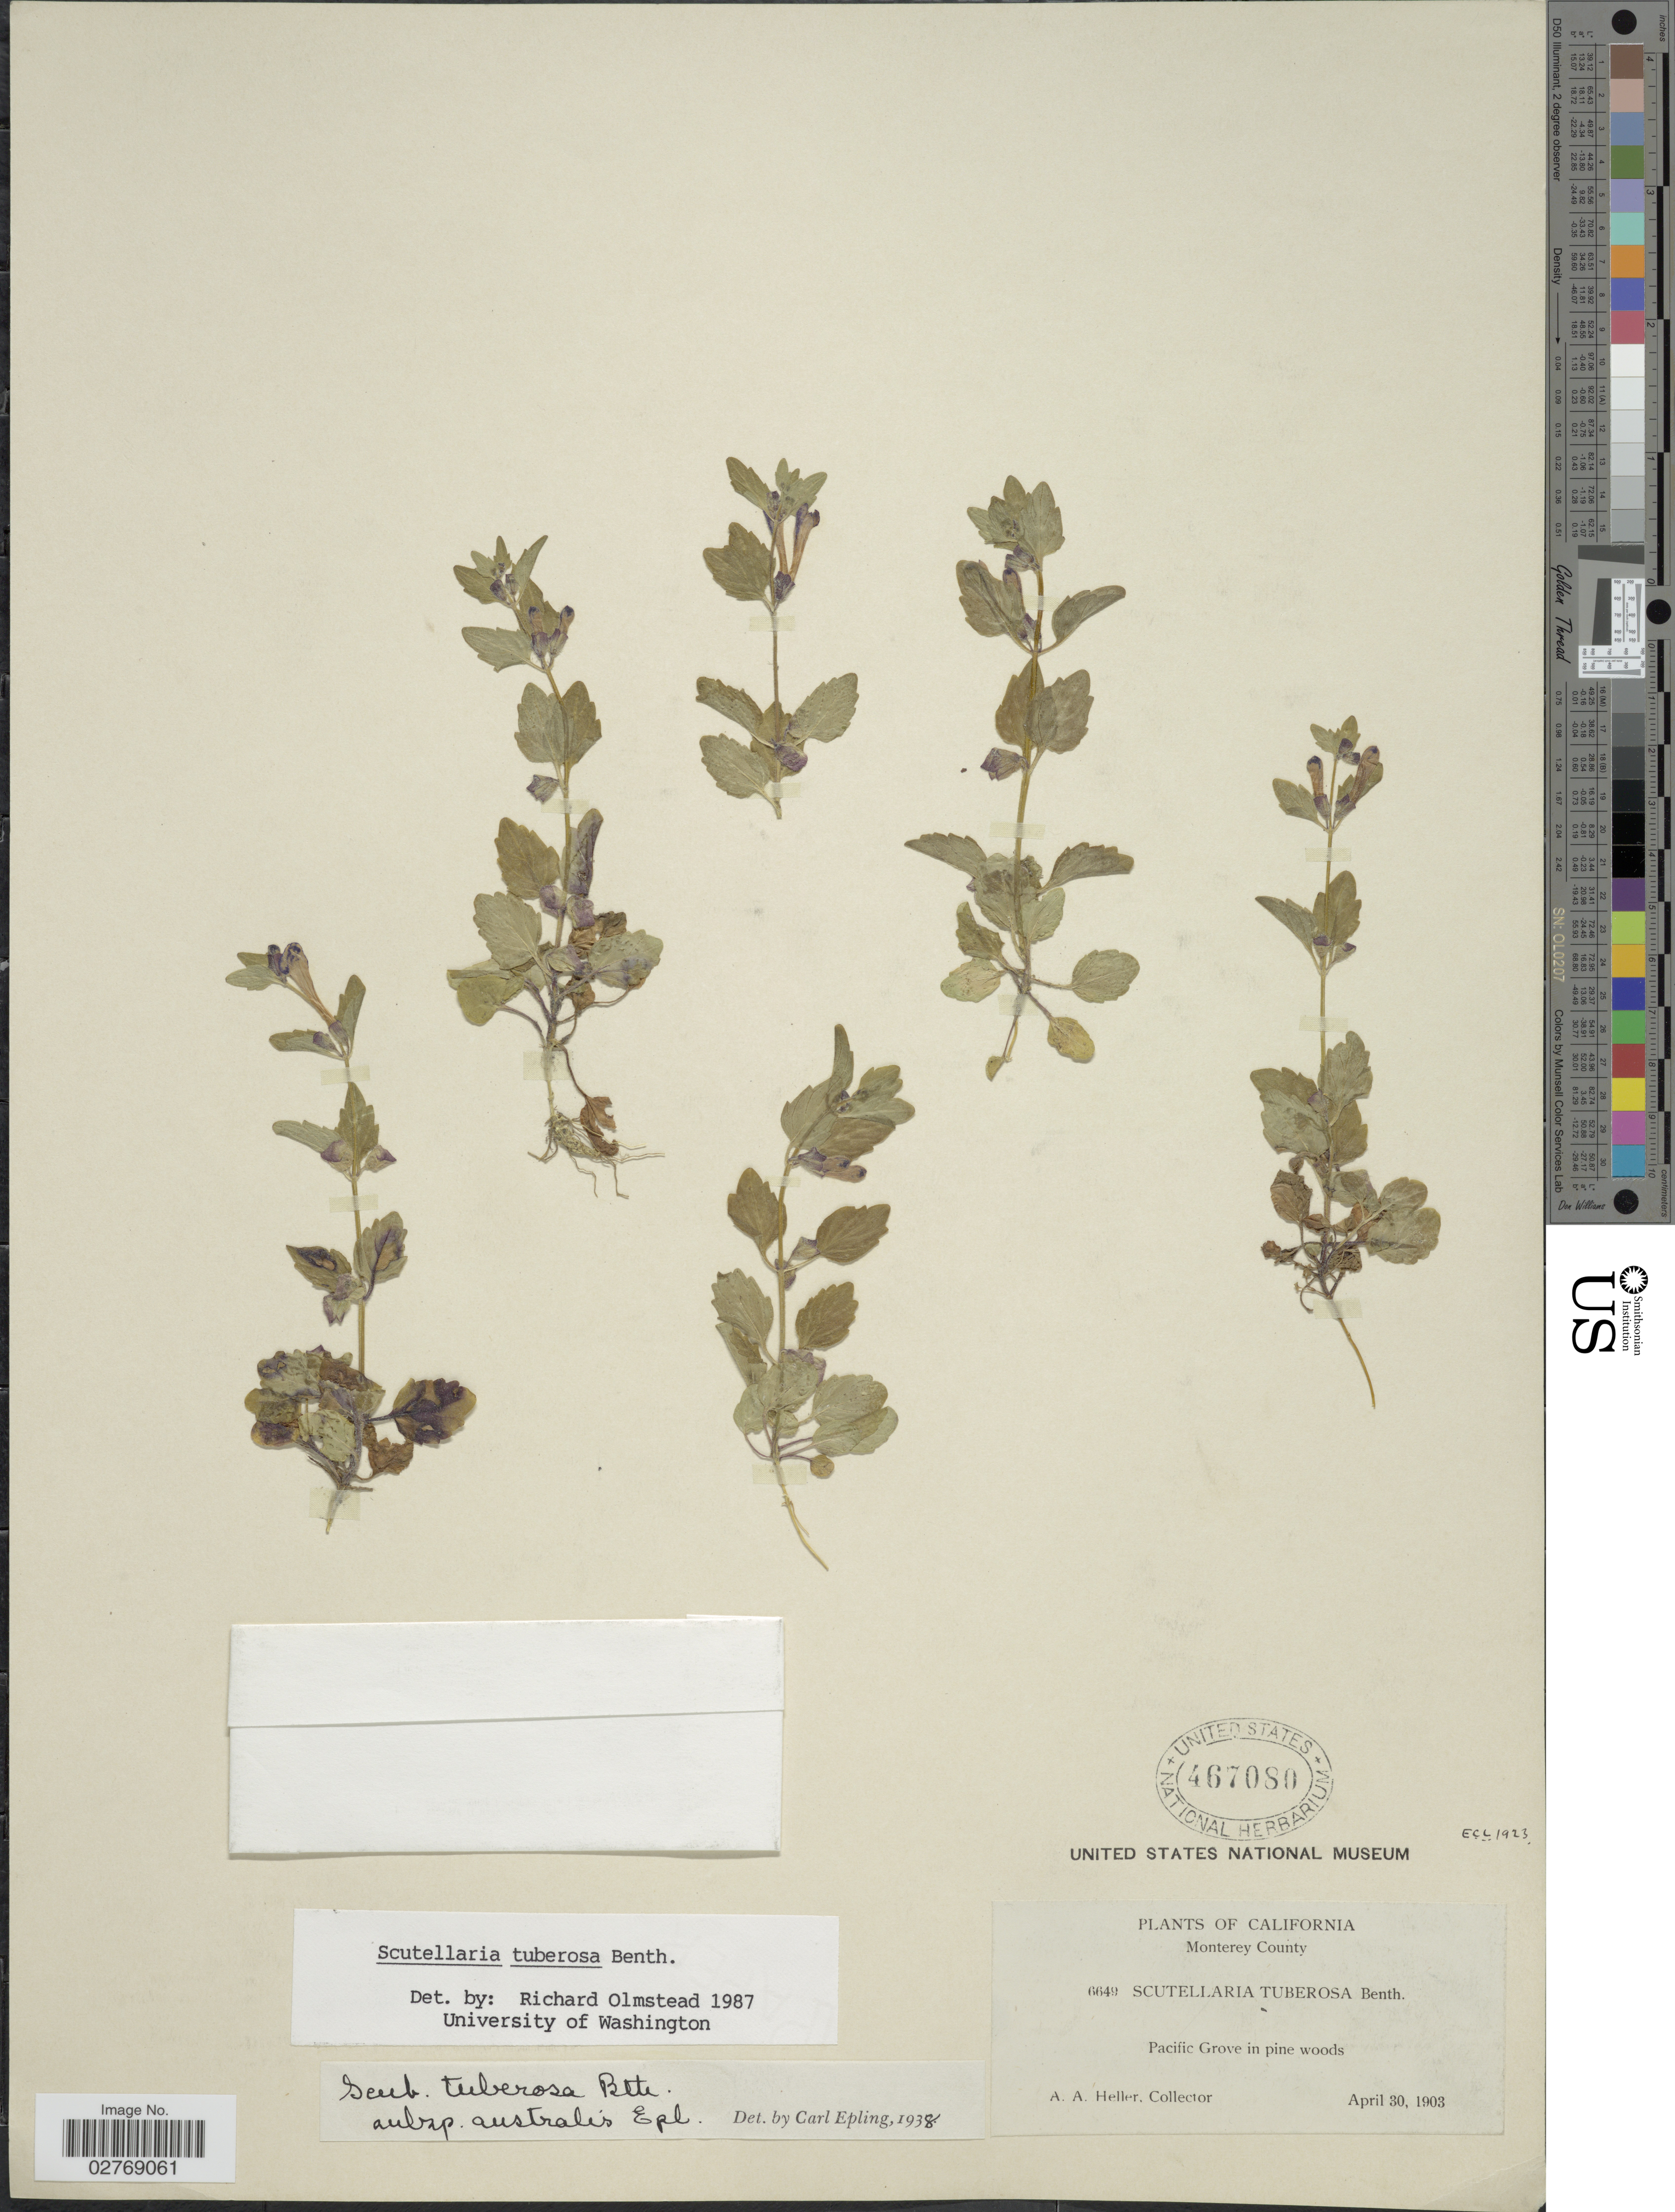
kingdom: Plantae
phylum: Tracheophyta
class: Magnoliopsida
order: Lamiales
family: Lamiaceae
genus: Scutellaria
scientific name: Scutellaria tuberosa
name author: Benth.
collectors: A. A. Heller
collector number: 6649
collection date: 1903-04-30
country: United States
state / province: California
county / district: Monterey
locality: Monterey County, Pacific Grove in pine woods.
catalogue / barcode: US 467080